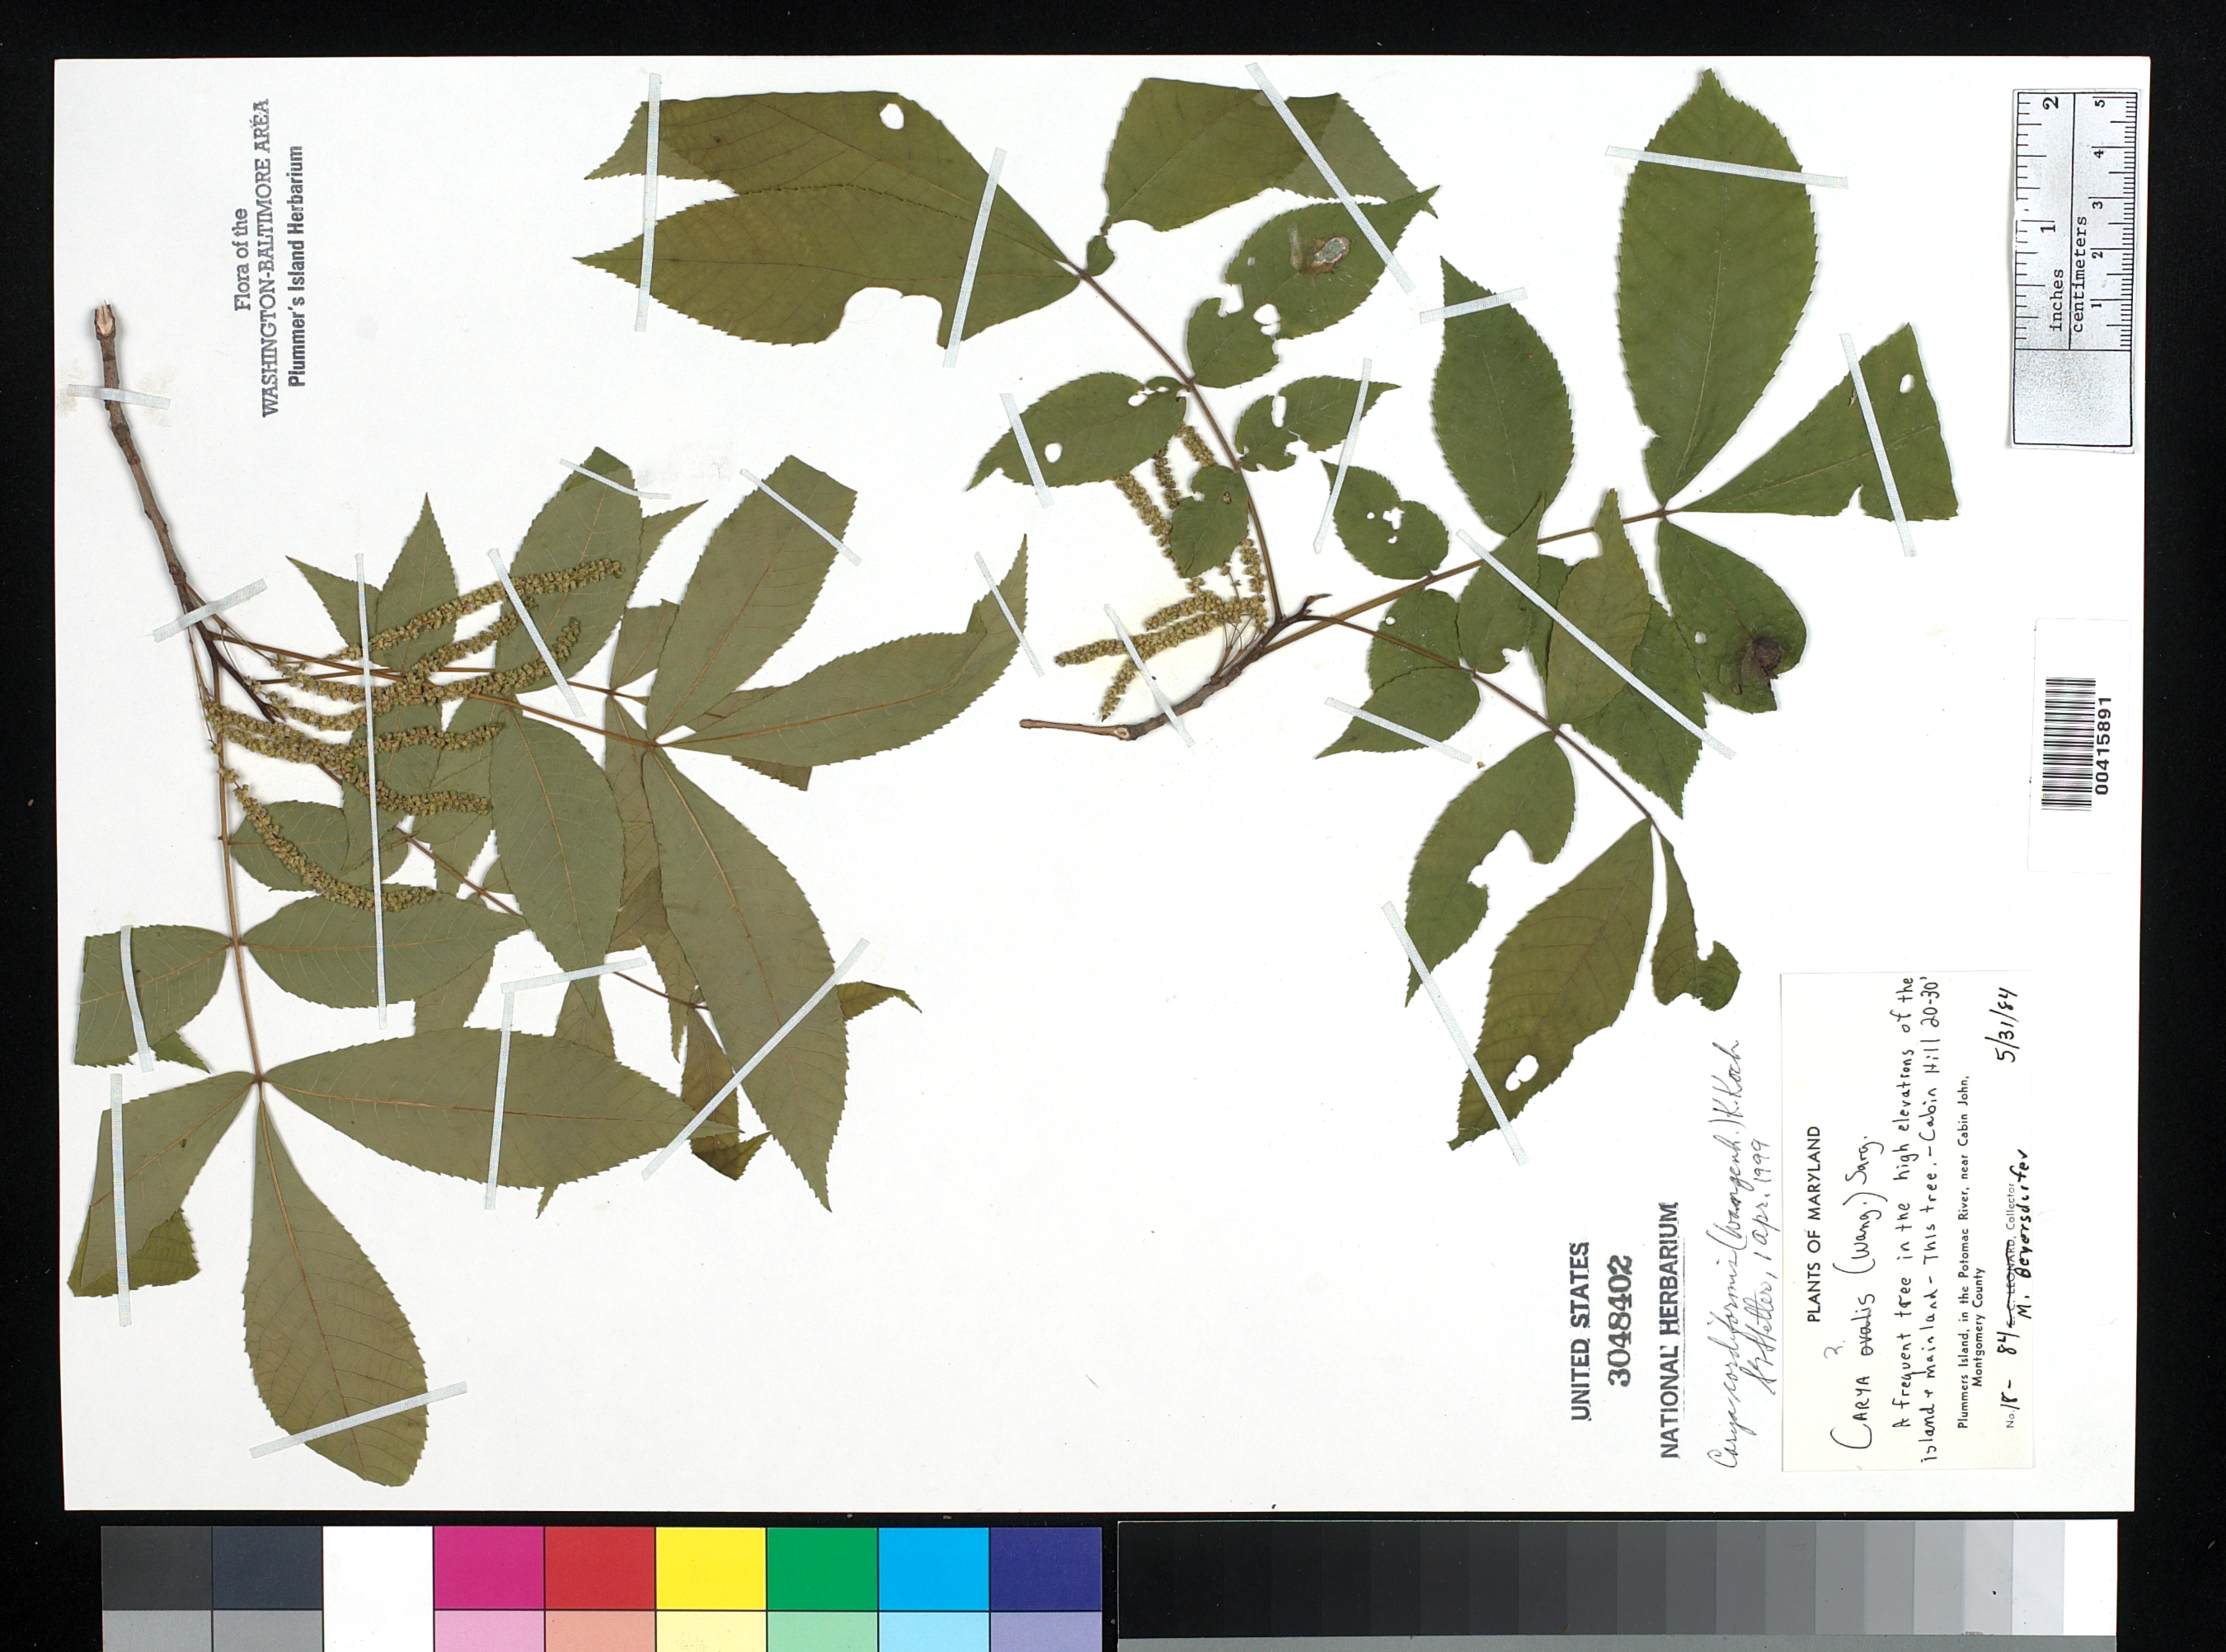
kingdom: Plantae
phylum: Tracheophyta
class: Magnoliopsida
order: Fagales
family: Juglandaceae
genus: Carya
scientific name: Carya cordiformis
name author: (Wangenh.) K. Koch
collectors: M. Beyersdorfer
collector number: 18-84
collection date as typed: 31 May 1984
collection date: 1984-05-31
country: United States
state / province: Maryland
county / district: Montgomery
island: Plummers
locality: Plummer's Island; Cabin Hill Plummers Island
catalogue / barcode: US 3048402